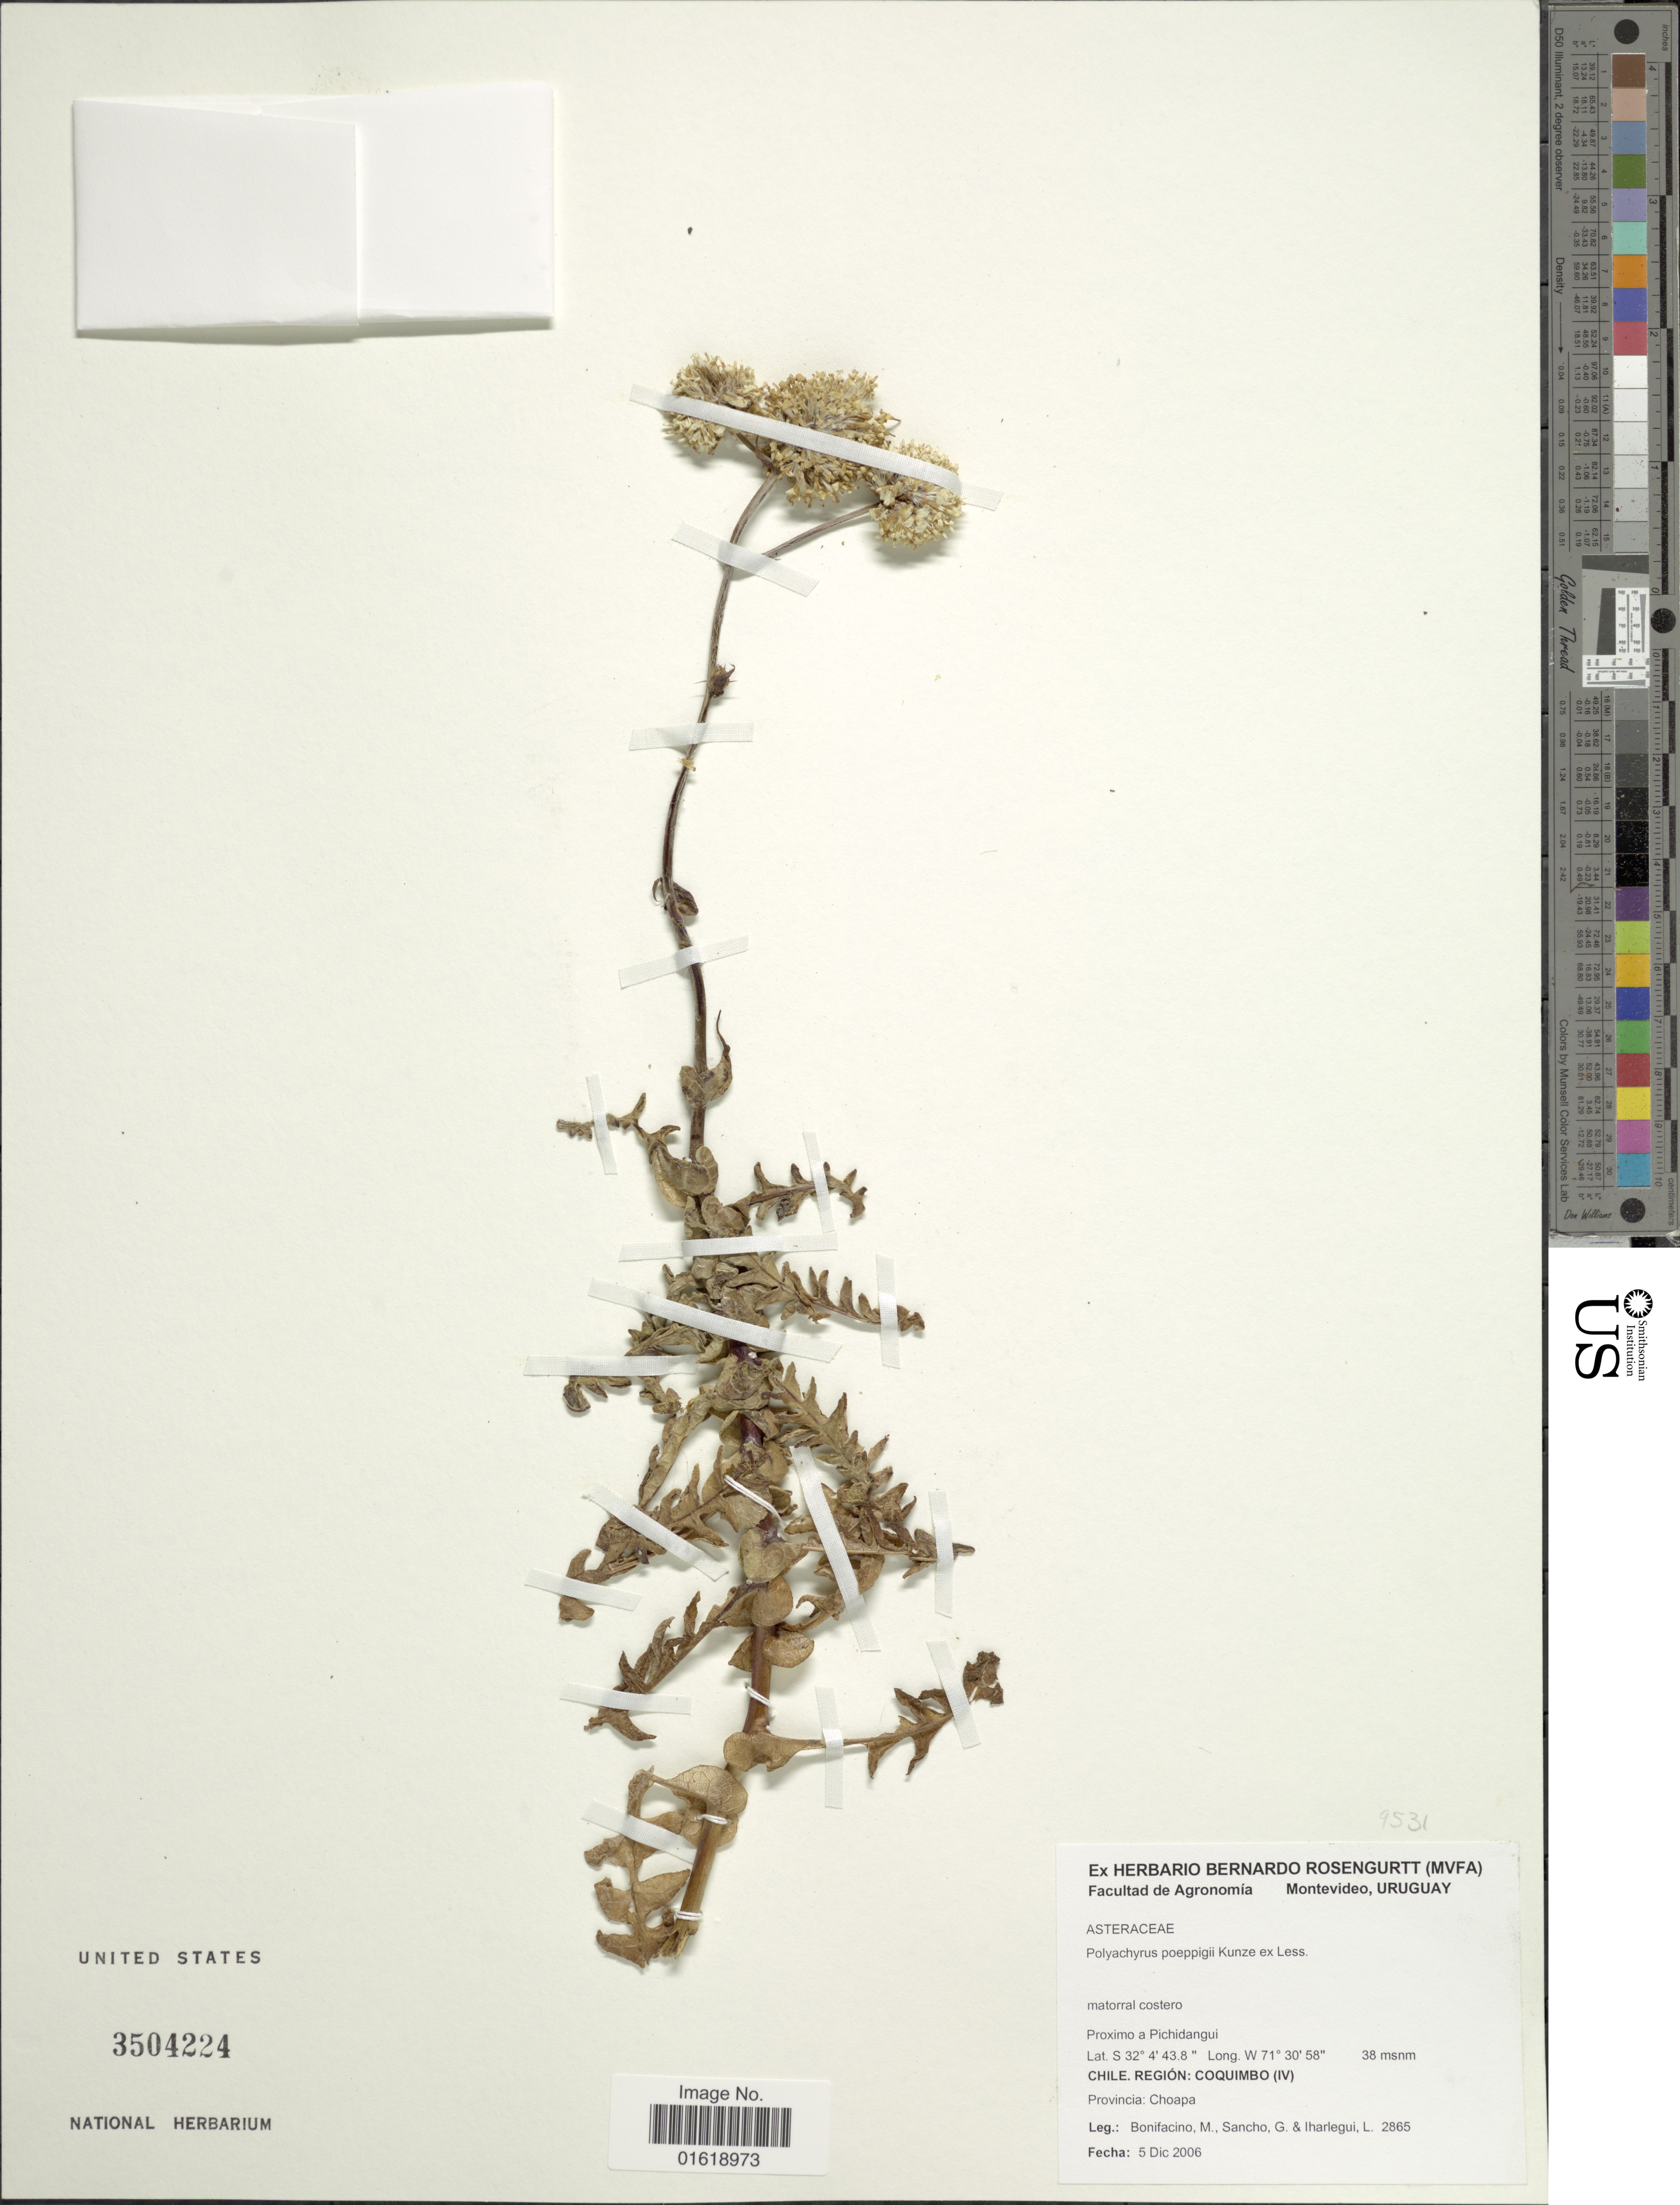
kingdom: Plantae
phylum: Tracheophyta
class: Magnoliopsida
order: Asterales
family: Asteraceae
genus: Polyachyrus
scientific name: Polyachyrus poeppigii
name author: Kunze ex Less.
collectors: M. Bonifacino, G. Sancho & L. Iharlegui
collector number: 2865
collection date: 2006-12-05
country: Chile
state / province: Coquimbo (IV)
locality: Proximo a Pichidangui. Chile. Región: Coquimbo (IV). Provincia: Choapa.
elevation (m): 38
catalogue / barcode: US 3504224